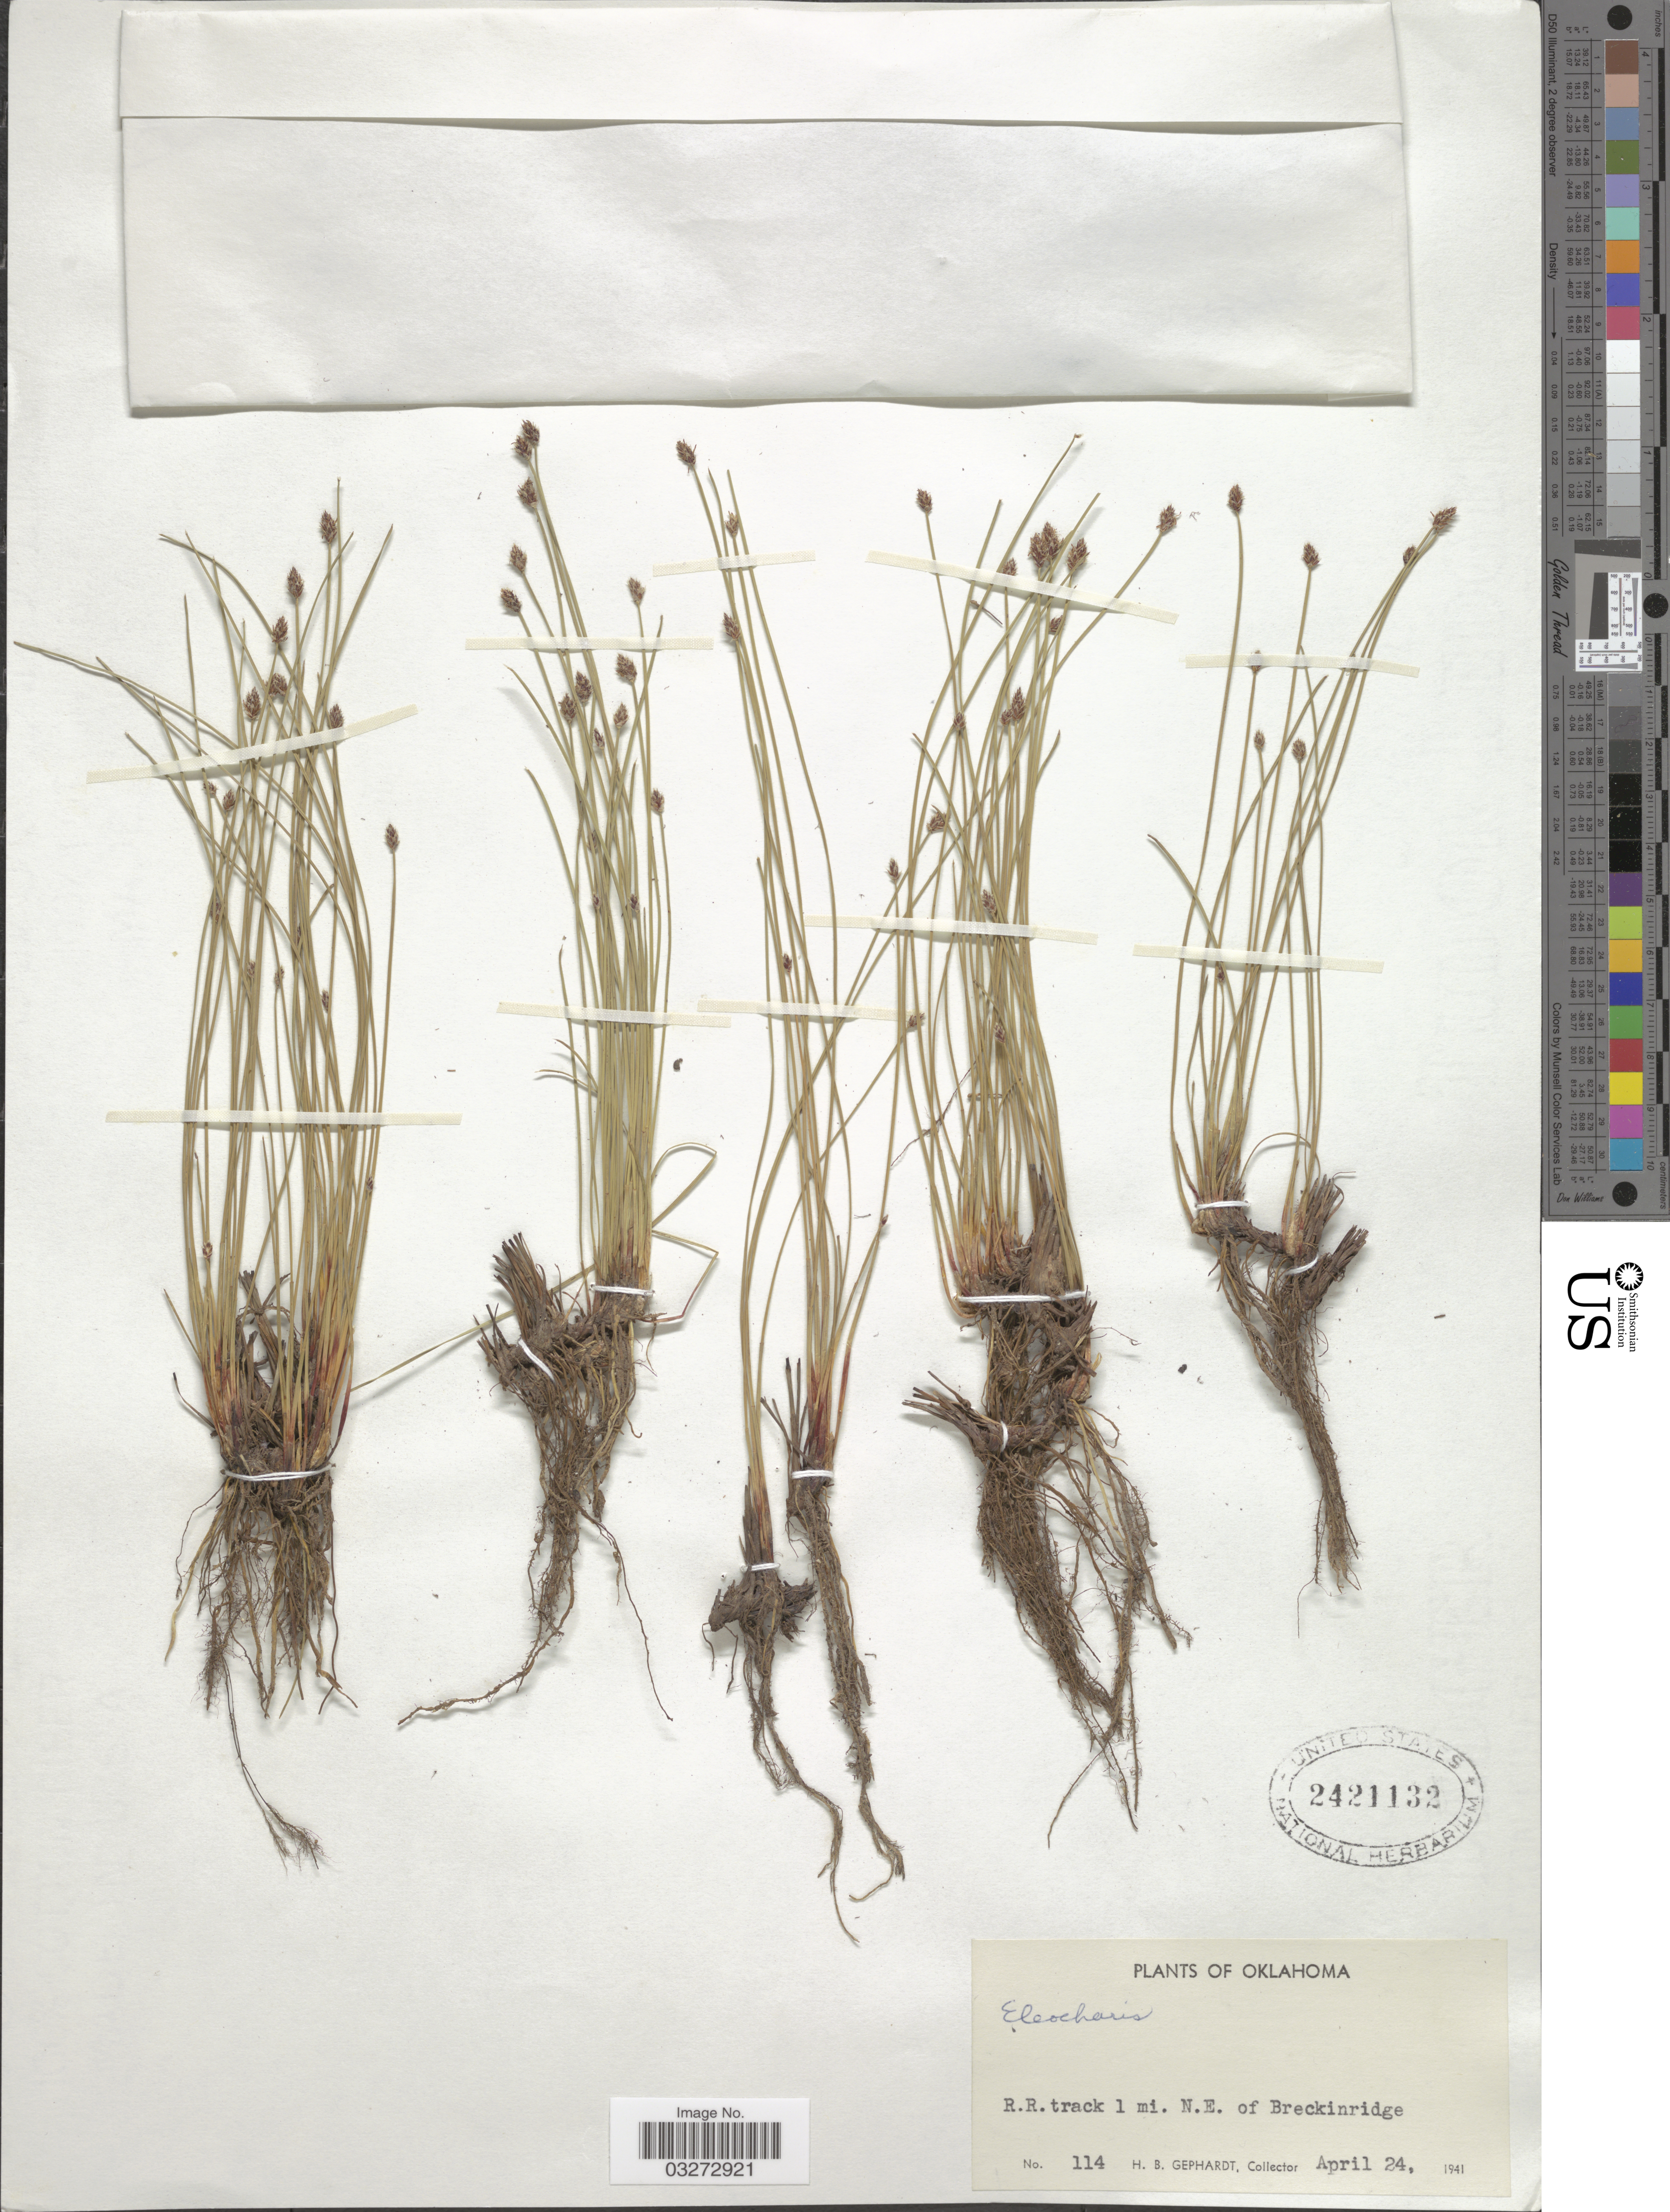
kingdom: Plantae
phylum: Tracheophyta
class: Liliopsida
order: Poales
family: Cyperaceae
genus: Eleocharis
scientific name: Eleocharis occulta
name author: S.G. Sm.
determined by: Ward, Scott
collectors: H. Gephardt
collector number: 114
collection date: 1941-04-24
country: United States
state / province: Oklahoma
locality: R. R. track 1 mi. N. E. of Breckinridge.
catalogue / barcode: US 2421132